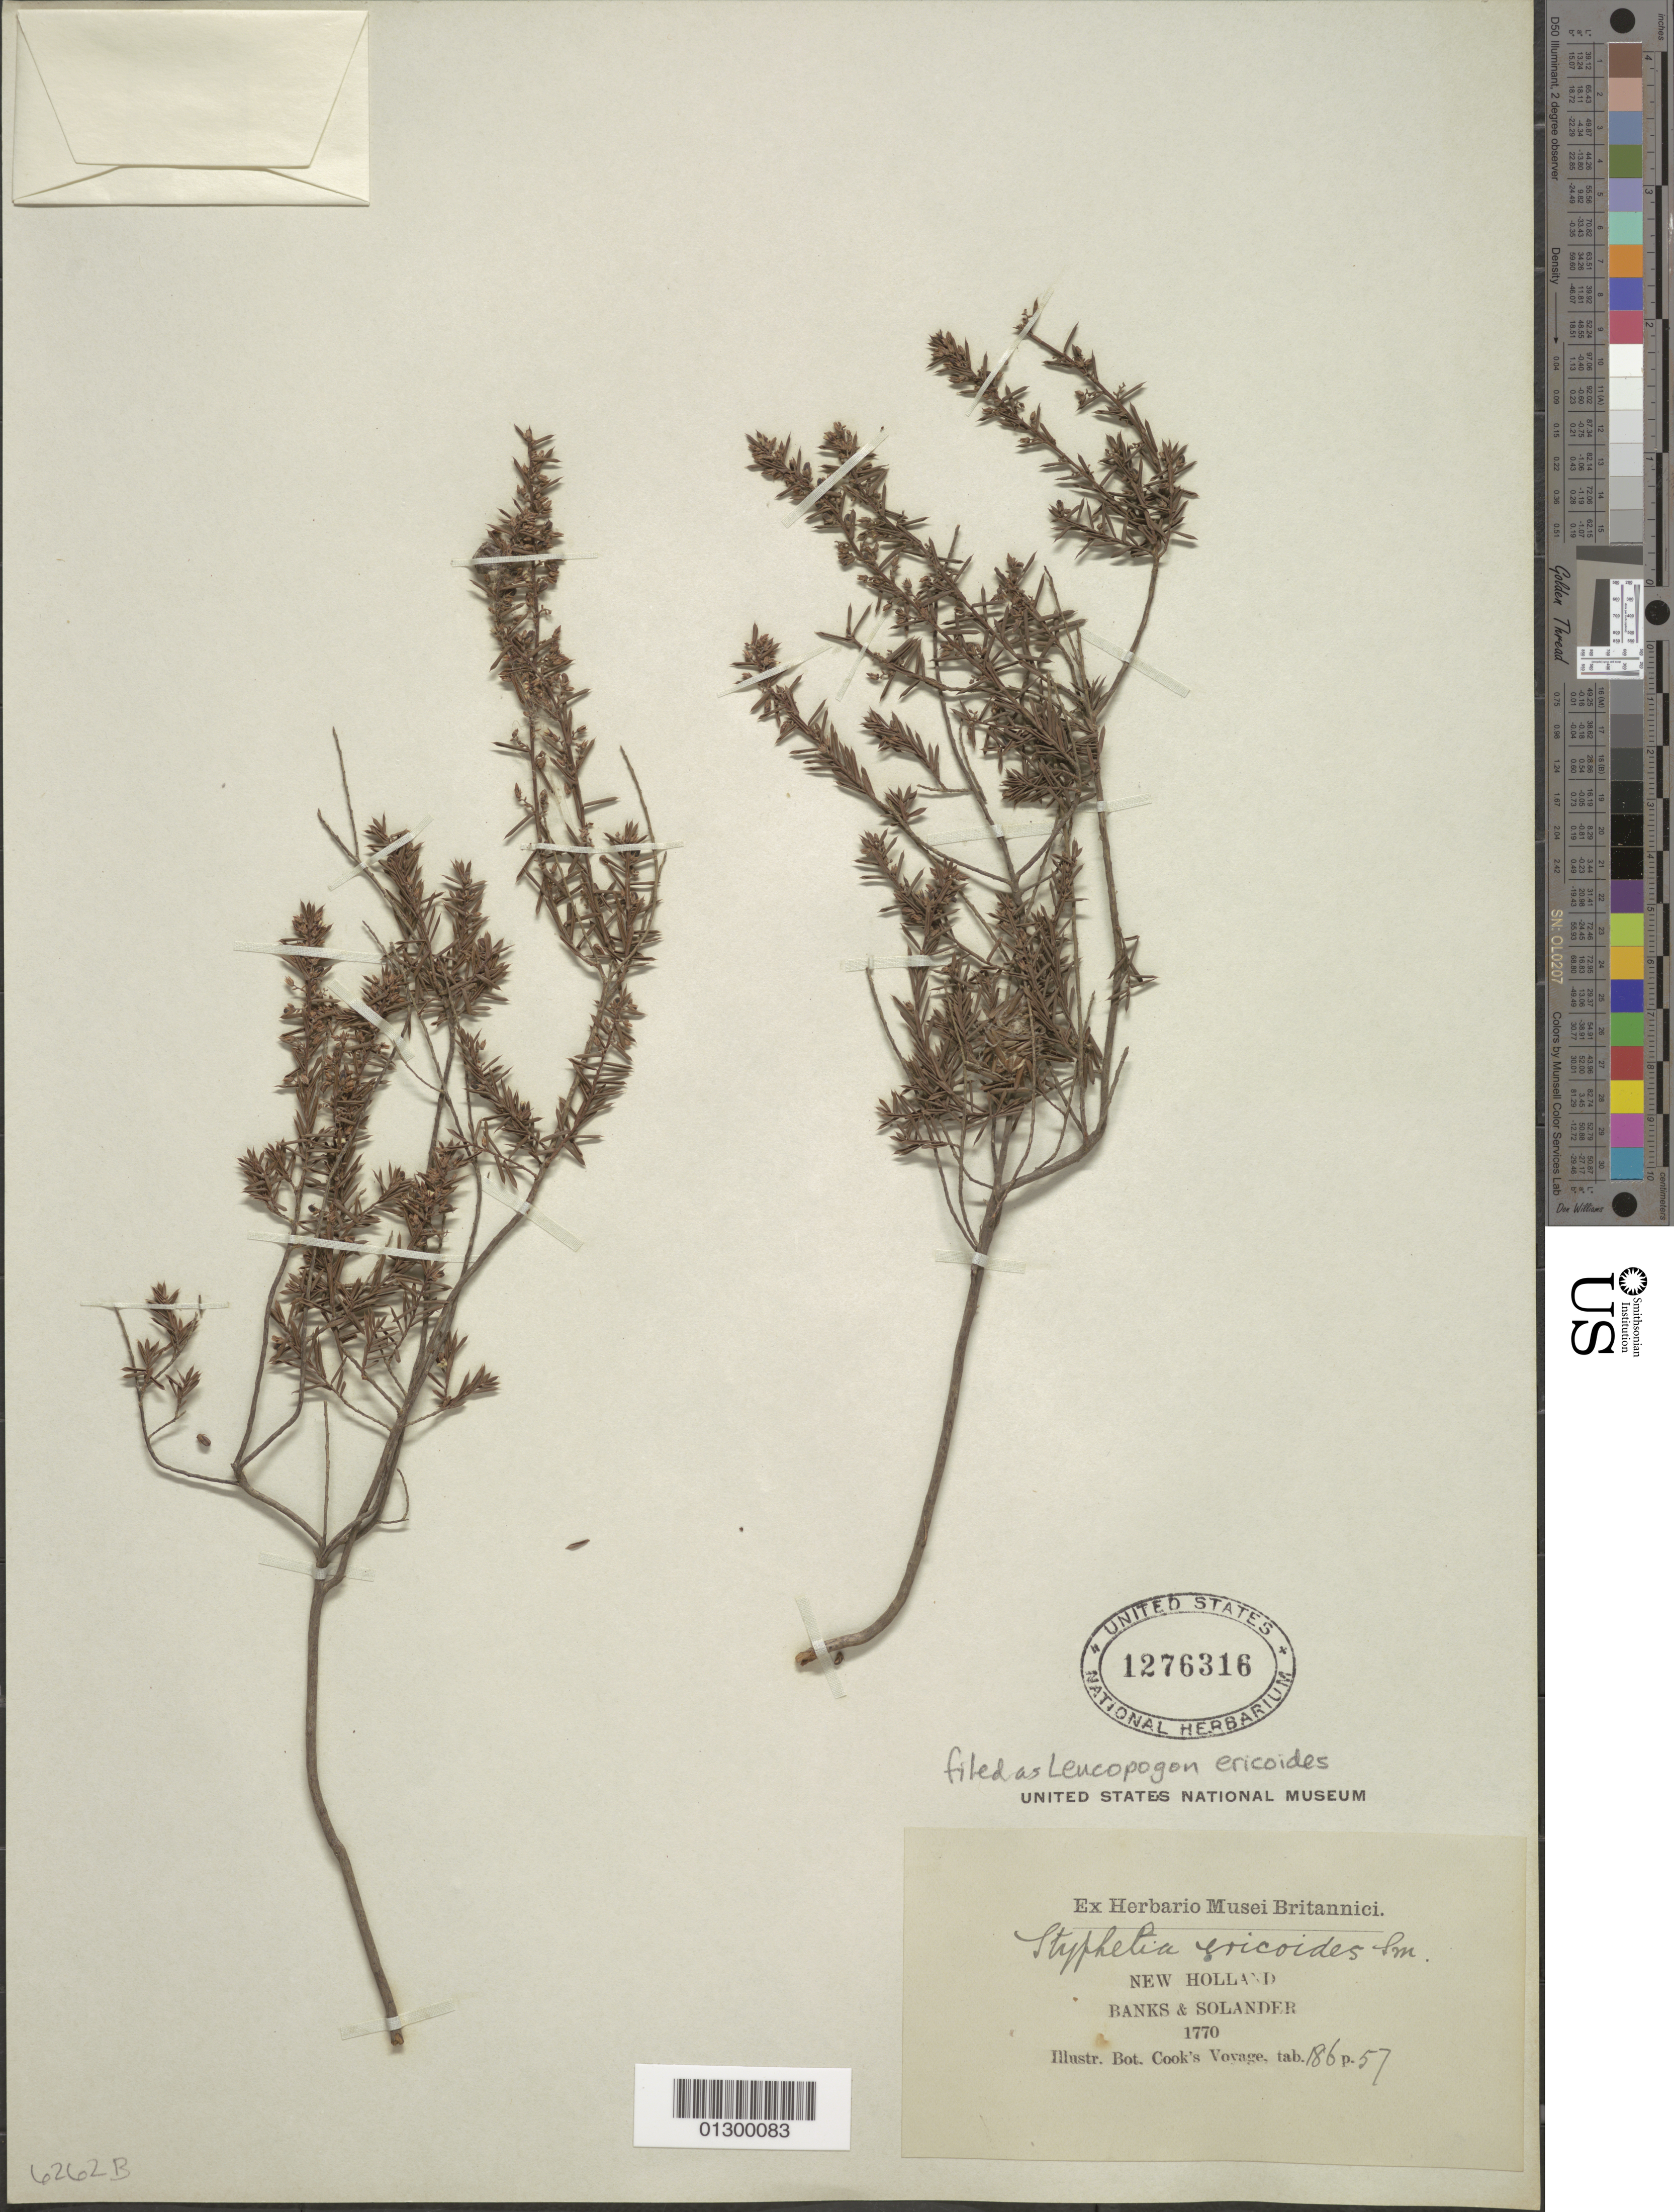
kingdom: Plantae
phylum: Tracheophyta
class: Magnoliopsida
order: Ericales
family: Ericaceae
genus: Leucopogon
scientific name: Leucopogon ericoides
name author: R. Br.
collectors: J. Banks & D. C. Solander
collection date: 1770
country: Australia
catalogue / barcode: US 1276316